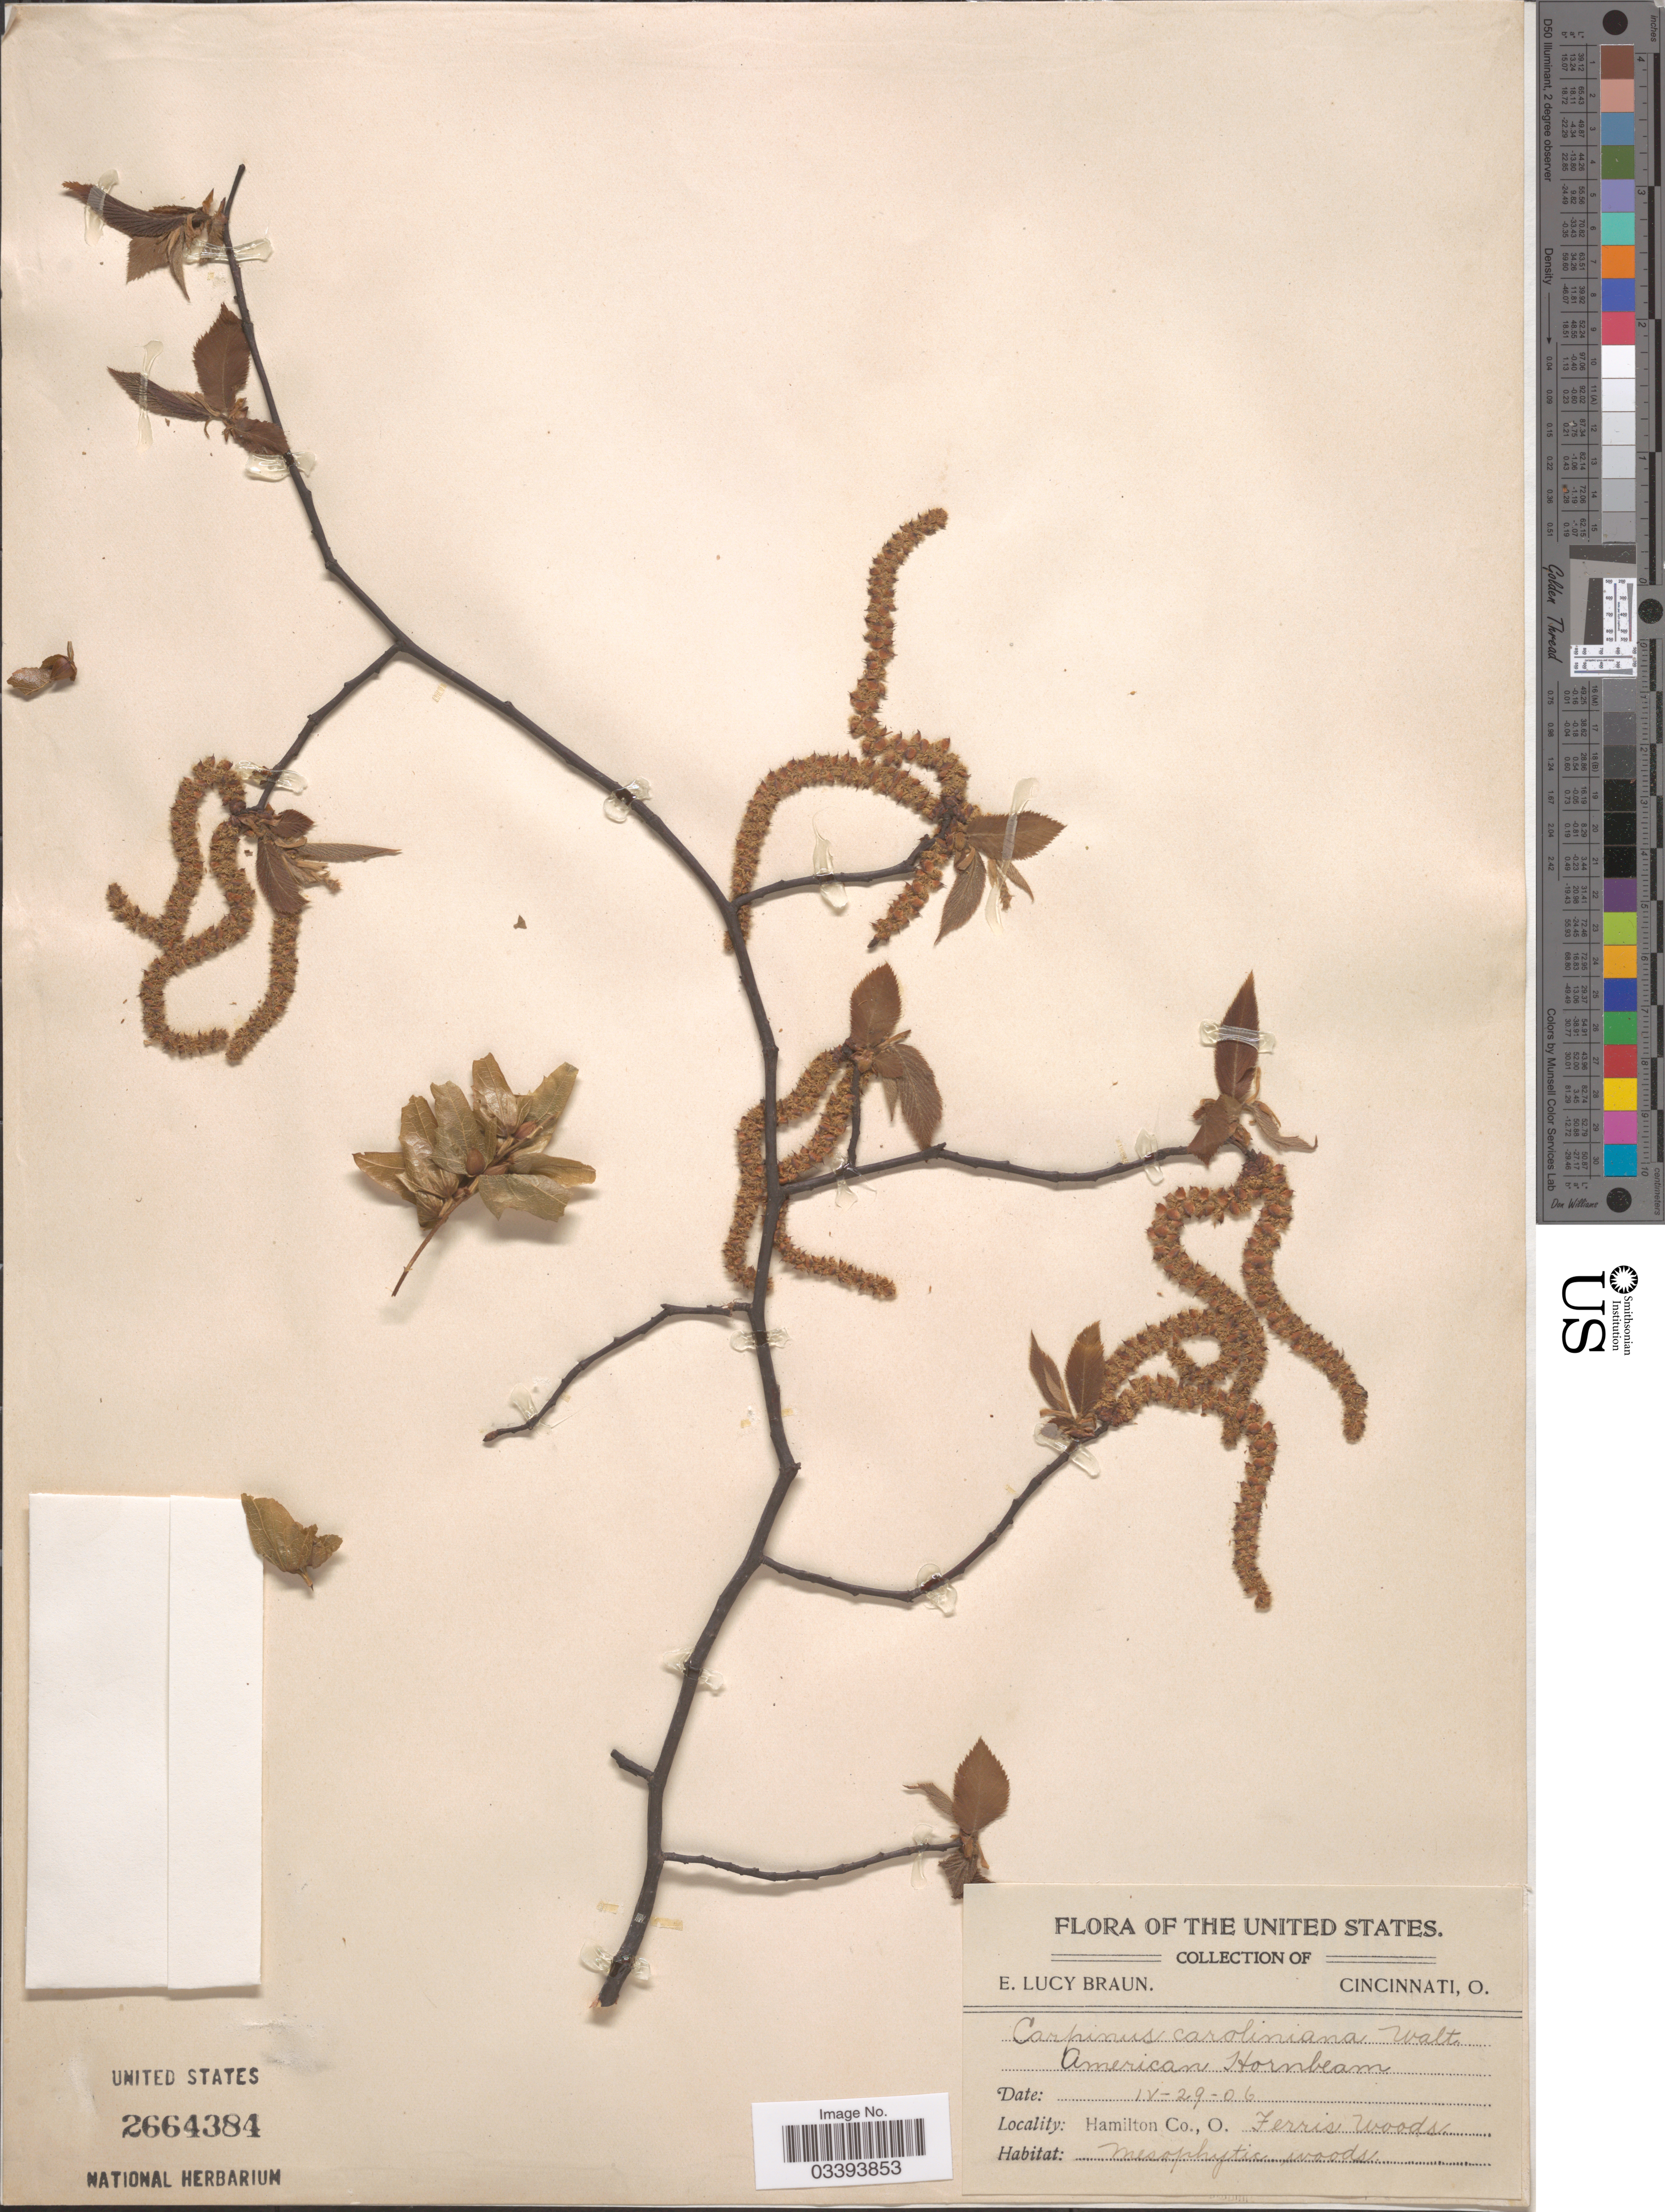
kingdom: Plantae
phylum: Tracheophyta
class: Magnoliopsida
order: Fagales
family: Betulaceae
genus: Carpinus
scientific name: Carpinus caroliniana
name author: Walter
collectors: E. L. Braun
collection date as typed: Transcribed d/m/y: 29/4/6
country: United States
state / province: Ohio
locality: Hamilton Co. Ferris Woods.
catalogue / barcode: US 2664384